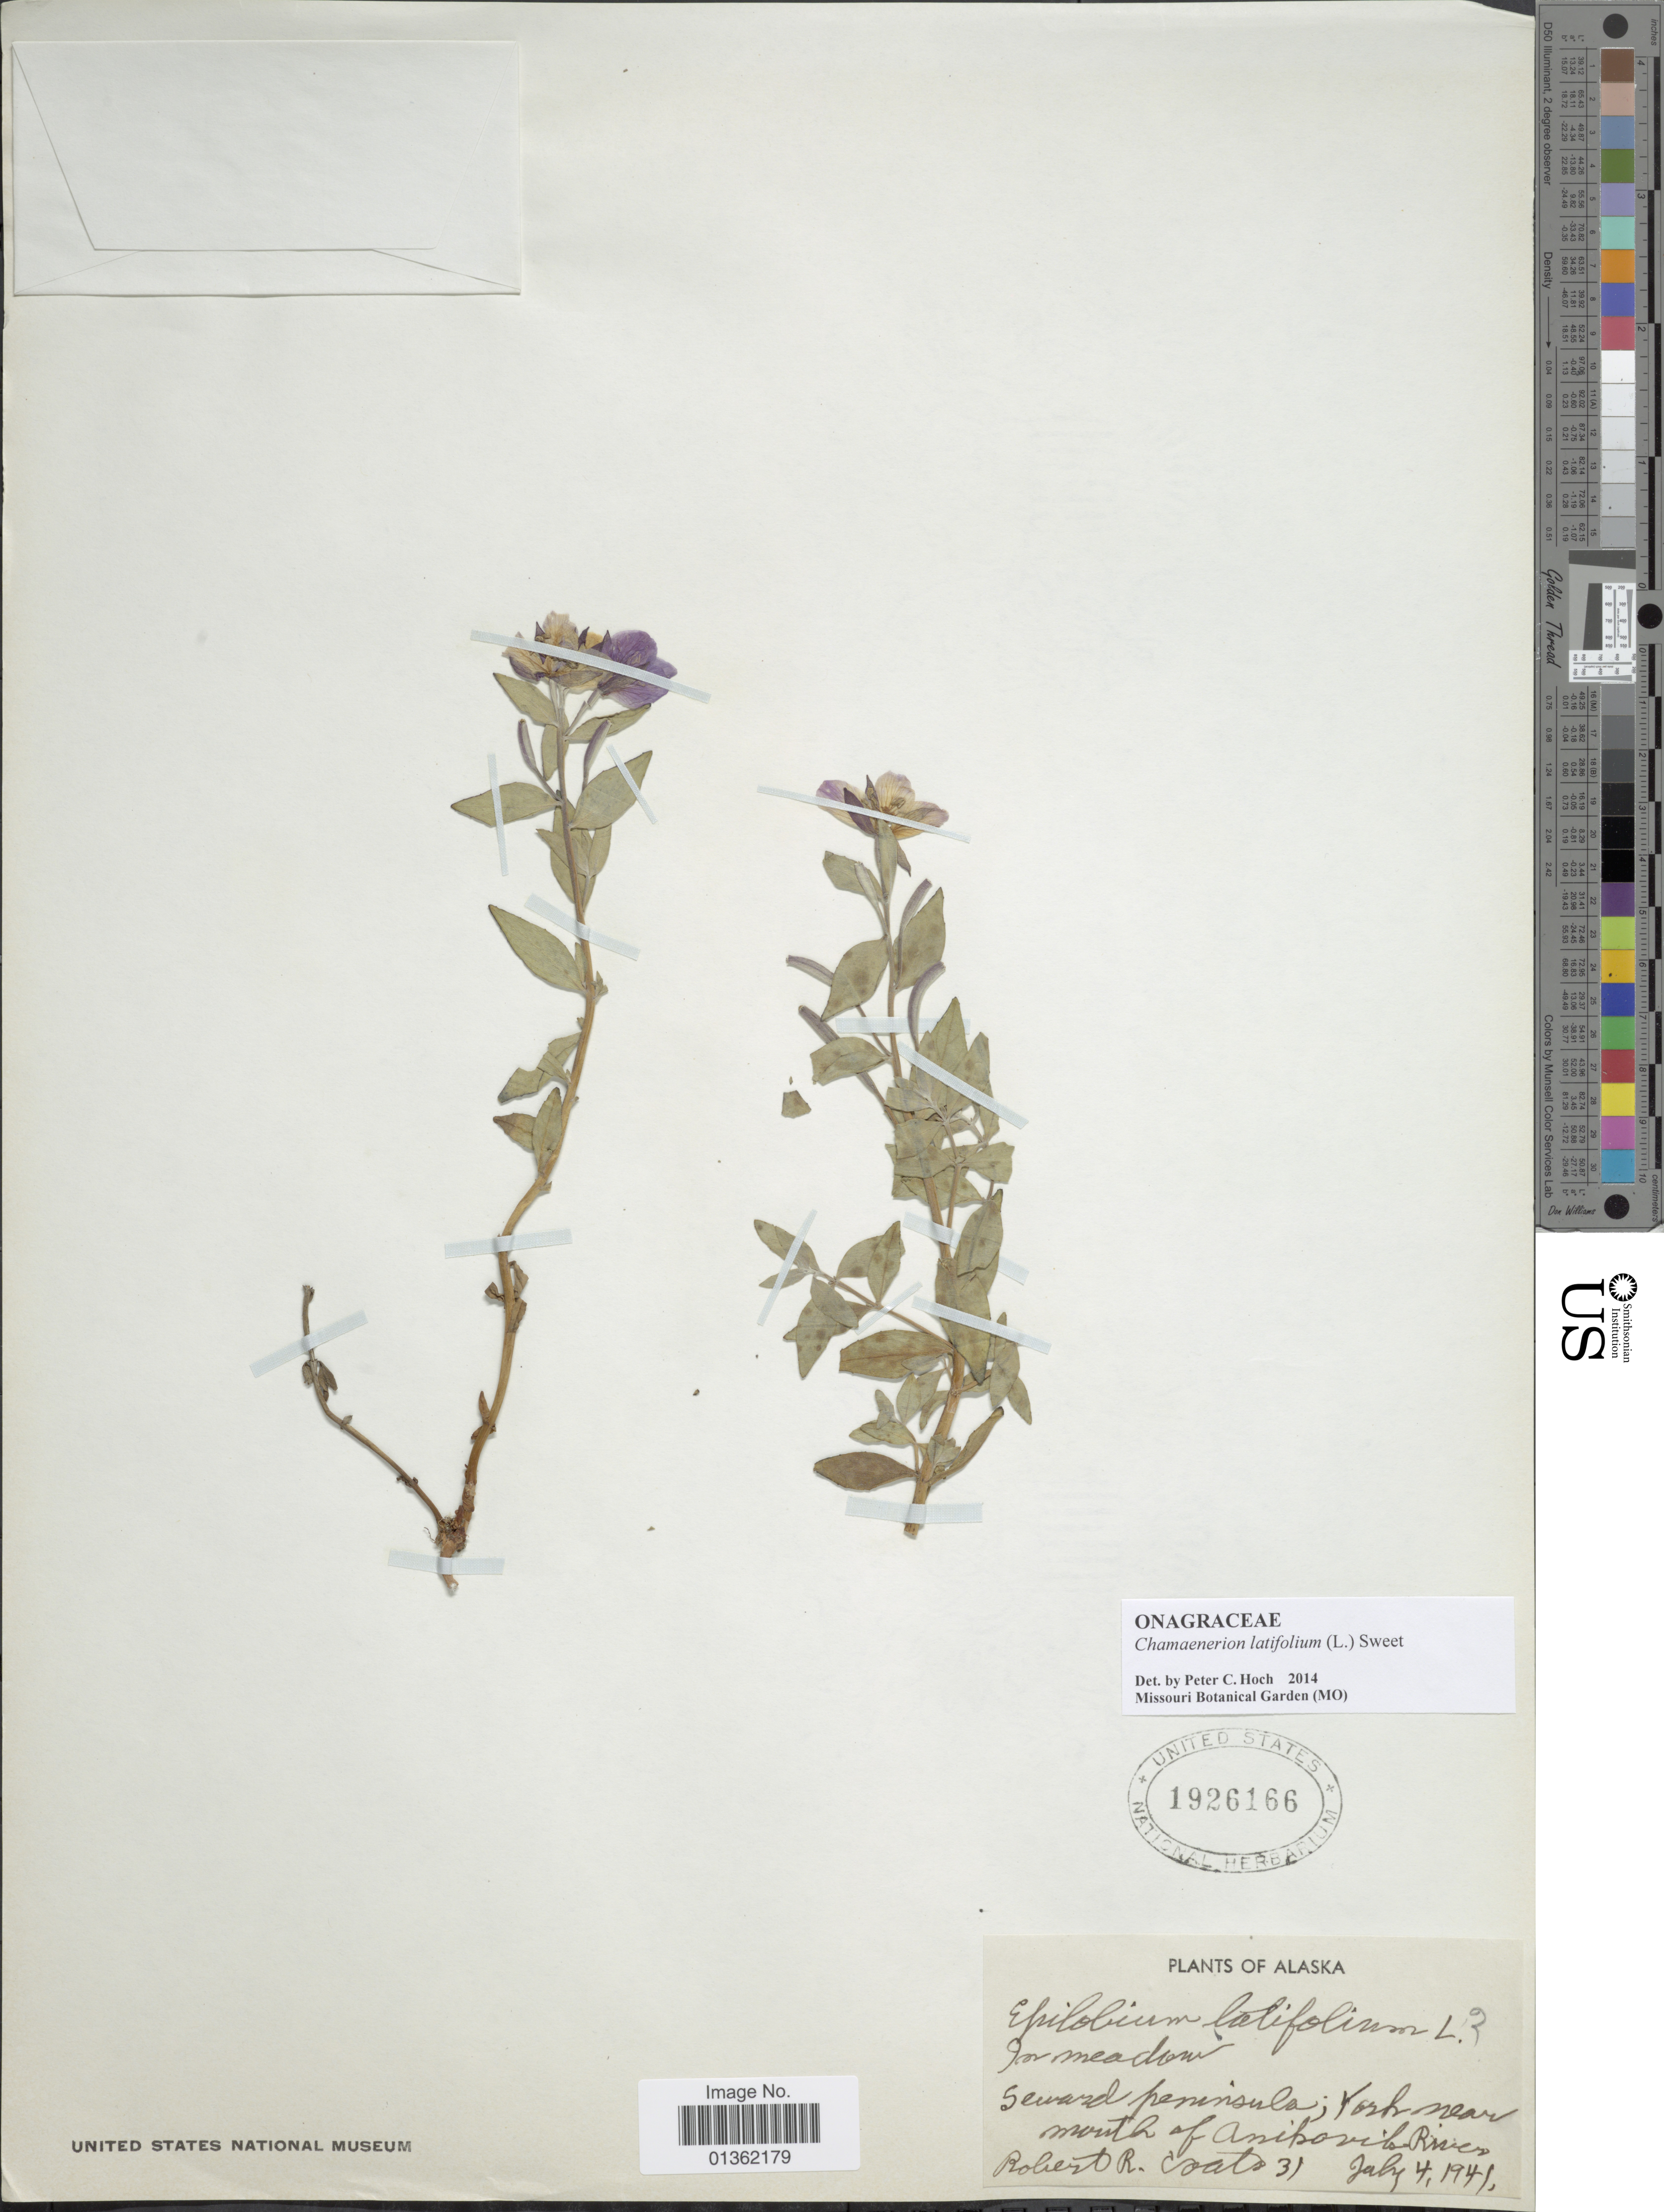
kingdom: Plantae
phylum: Tracheophyta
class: Magnoliopsida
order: Myrtales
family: Onagraceae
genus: Chamaenerion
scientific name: Chamaenerion latifolium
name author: (L.) Th. Fr. & Lange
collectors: R. Coats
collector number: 31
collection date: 1941-07-04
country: United States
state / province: Alaska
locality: Seward Peninsula, York near mouth of Anikovik River.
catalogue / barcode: US 1926166